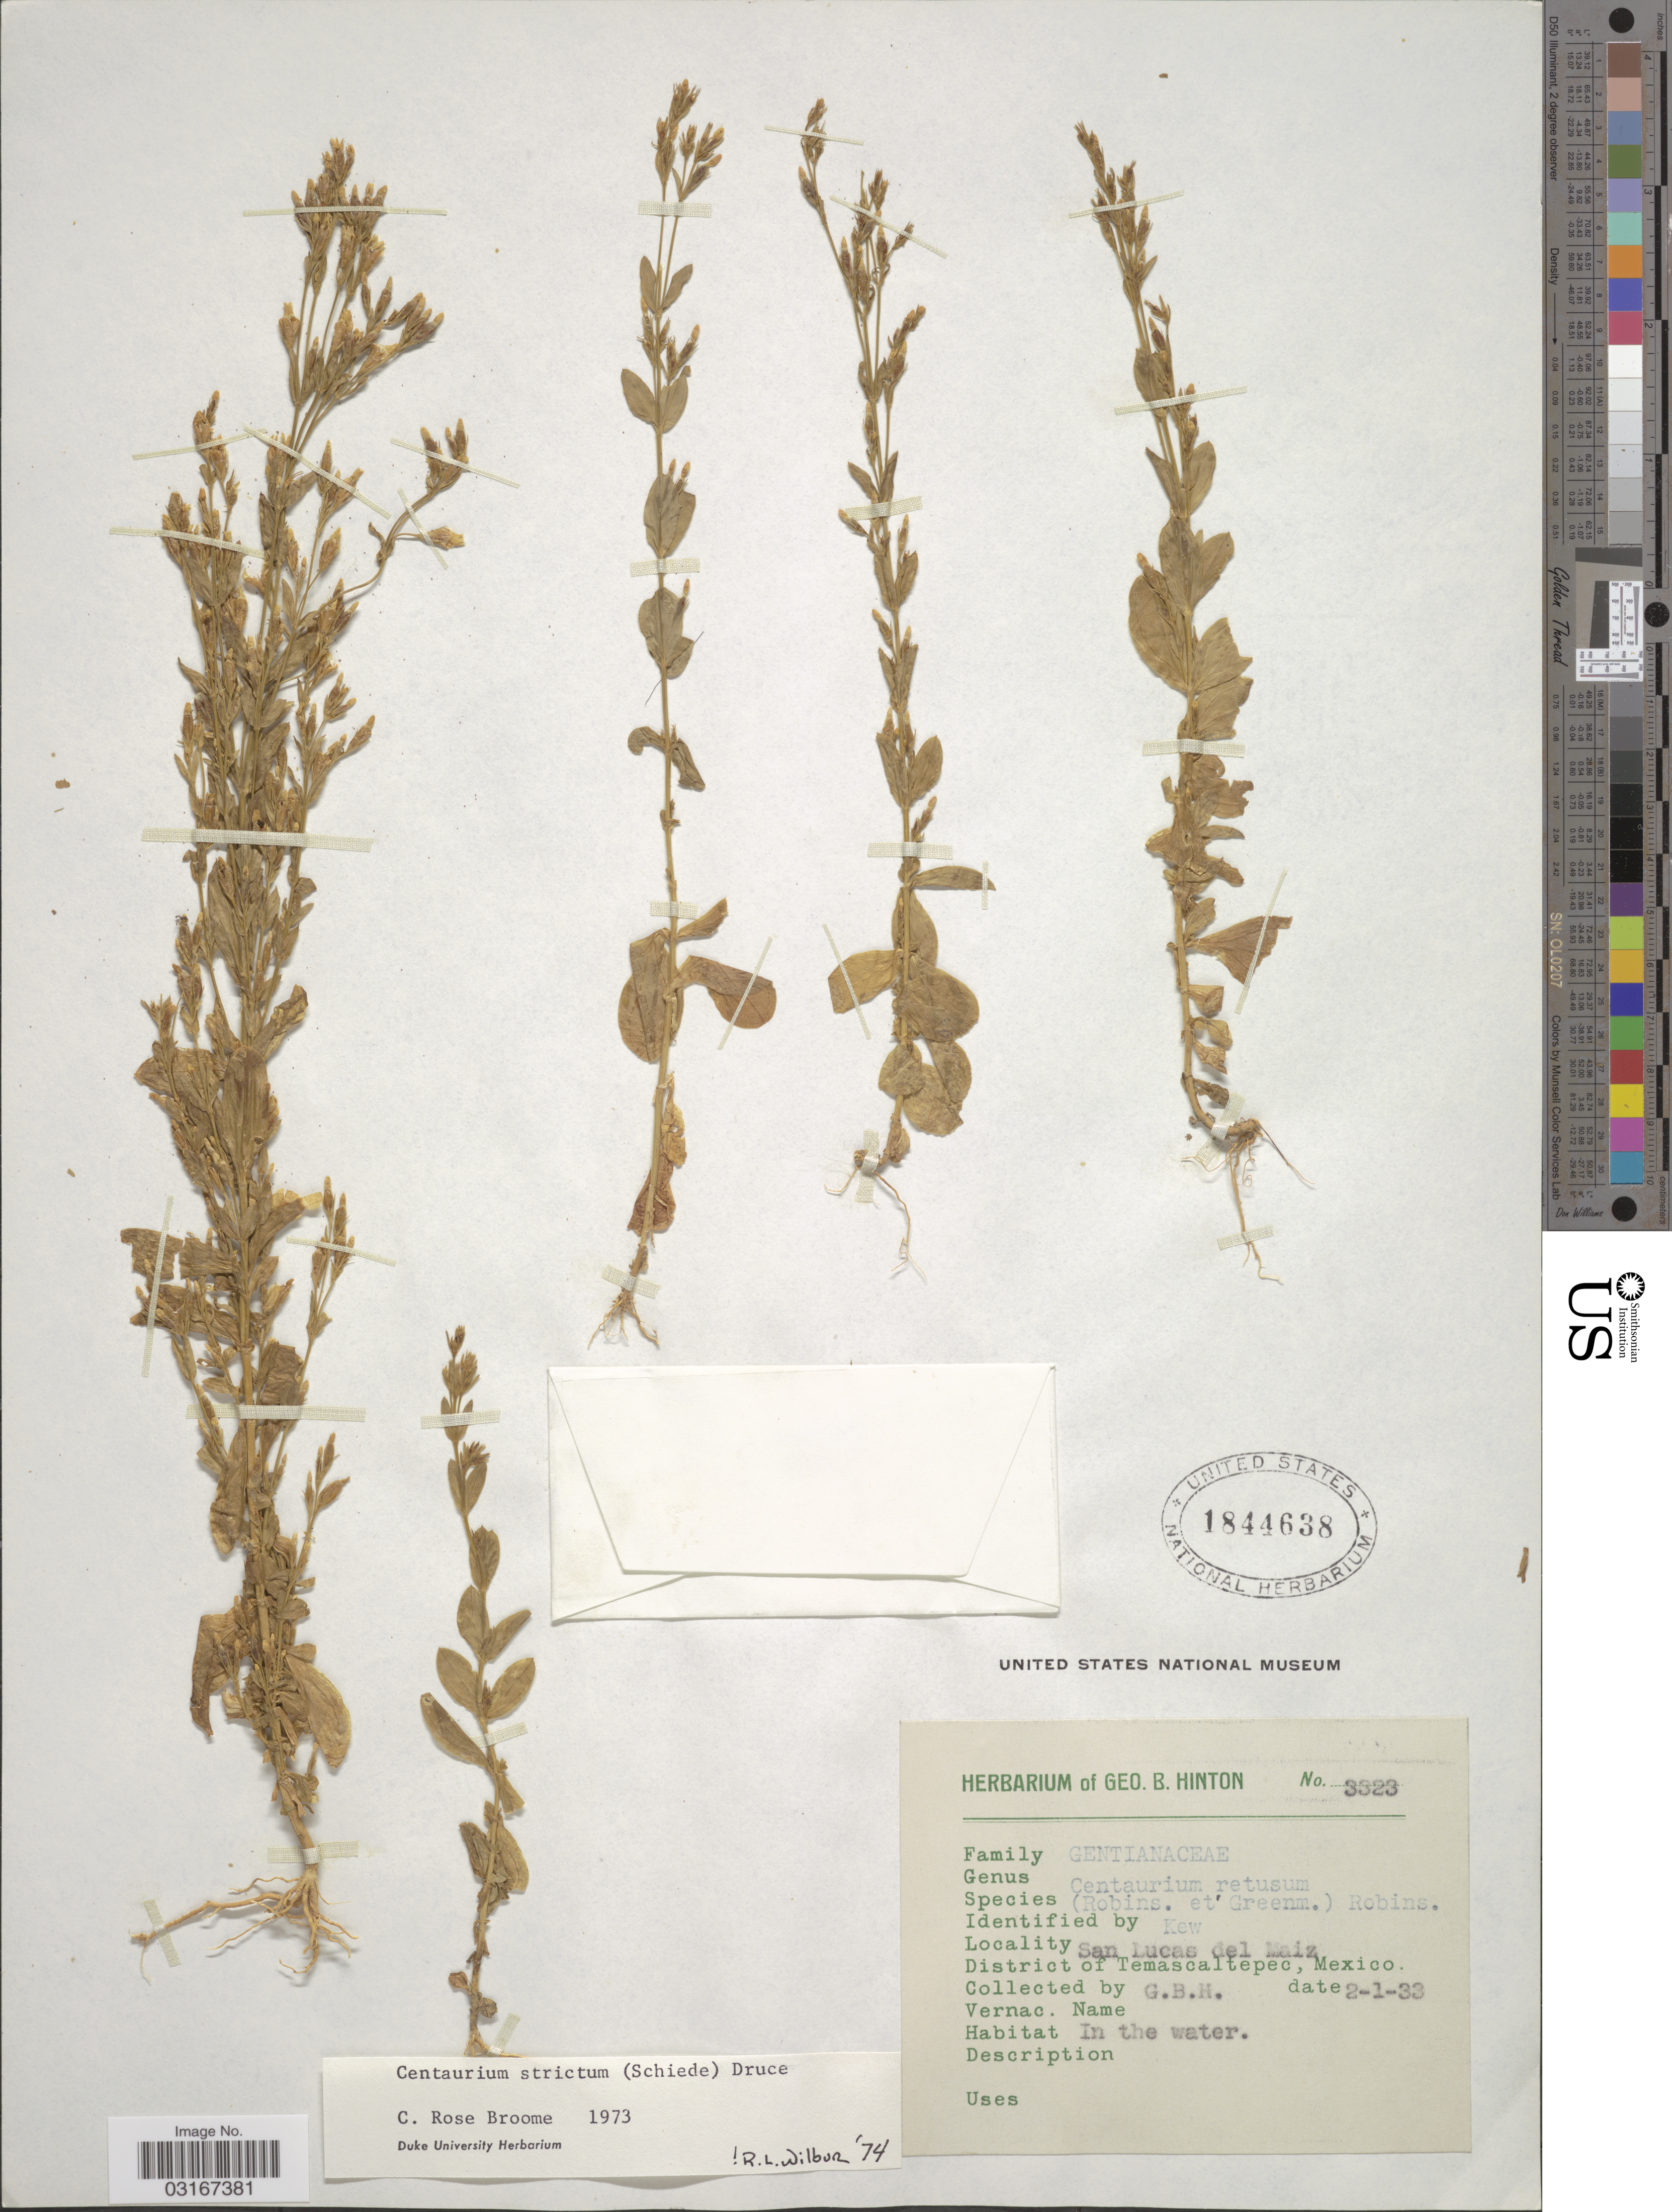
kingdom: Plantae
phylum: Tracheophyta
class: Magnoliopsida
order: Gentianales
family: Gentianaceae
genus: Centaurium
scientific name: Centaurium strictum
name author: (Schiede) Druce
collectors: G. B. Hinton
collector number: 3323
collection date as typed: Transcribed d/m/y: 2/1/33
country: Mexico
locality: San Lucas de Maiz. District Temascaltepec.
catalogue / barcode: US 1844638